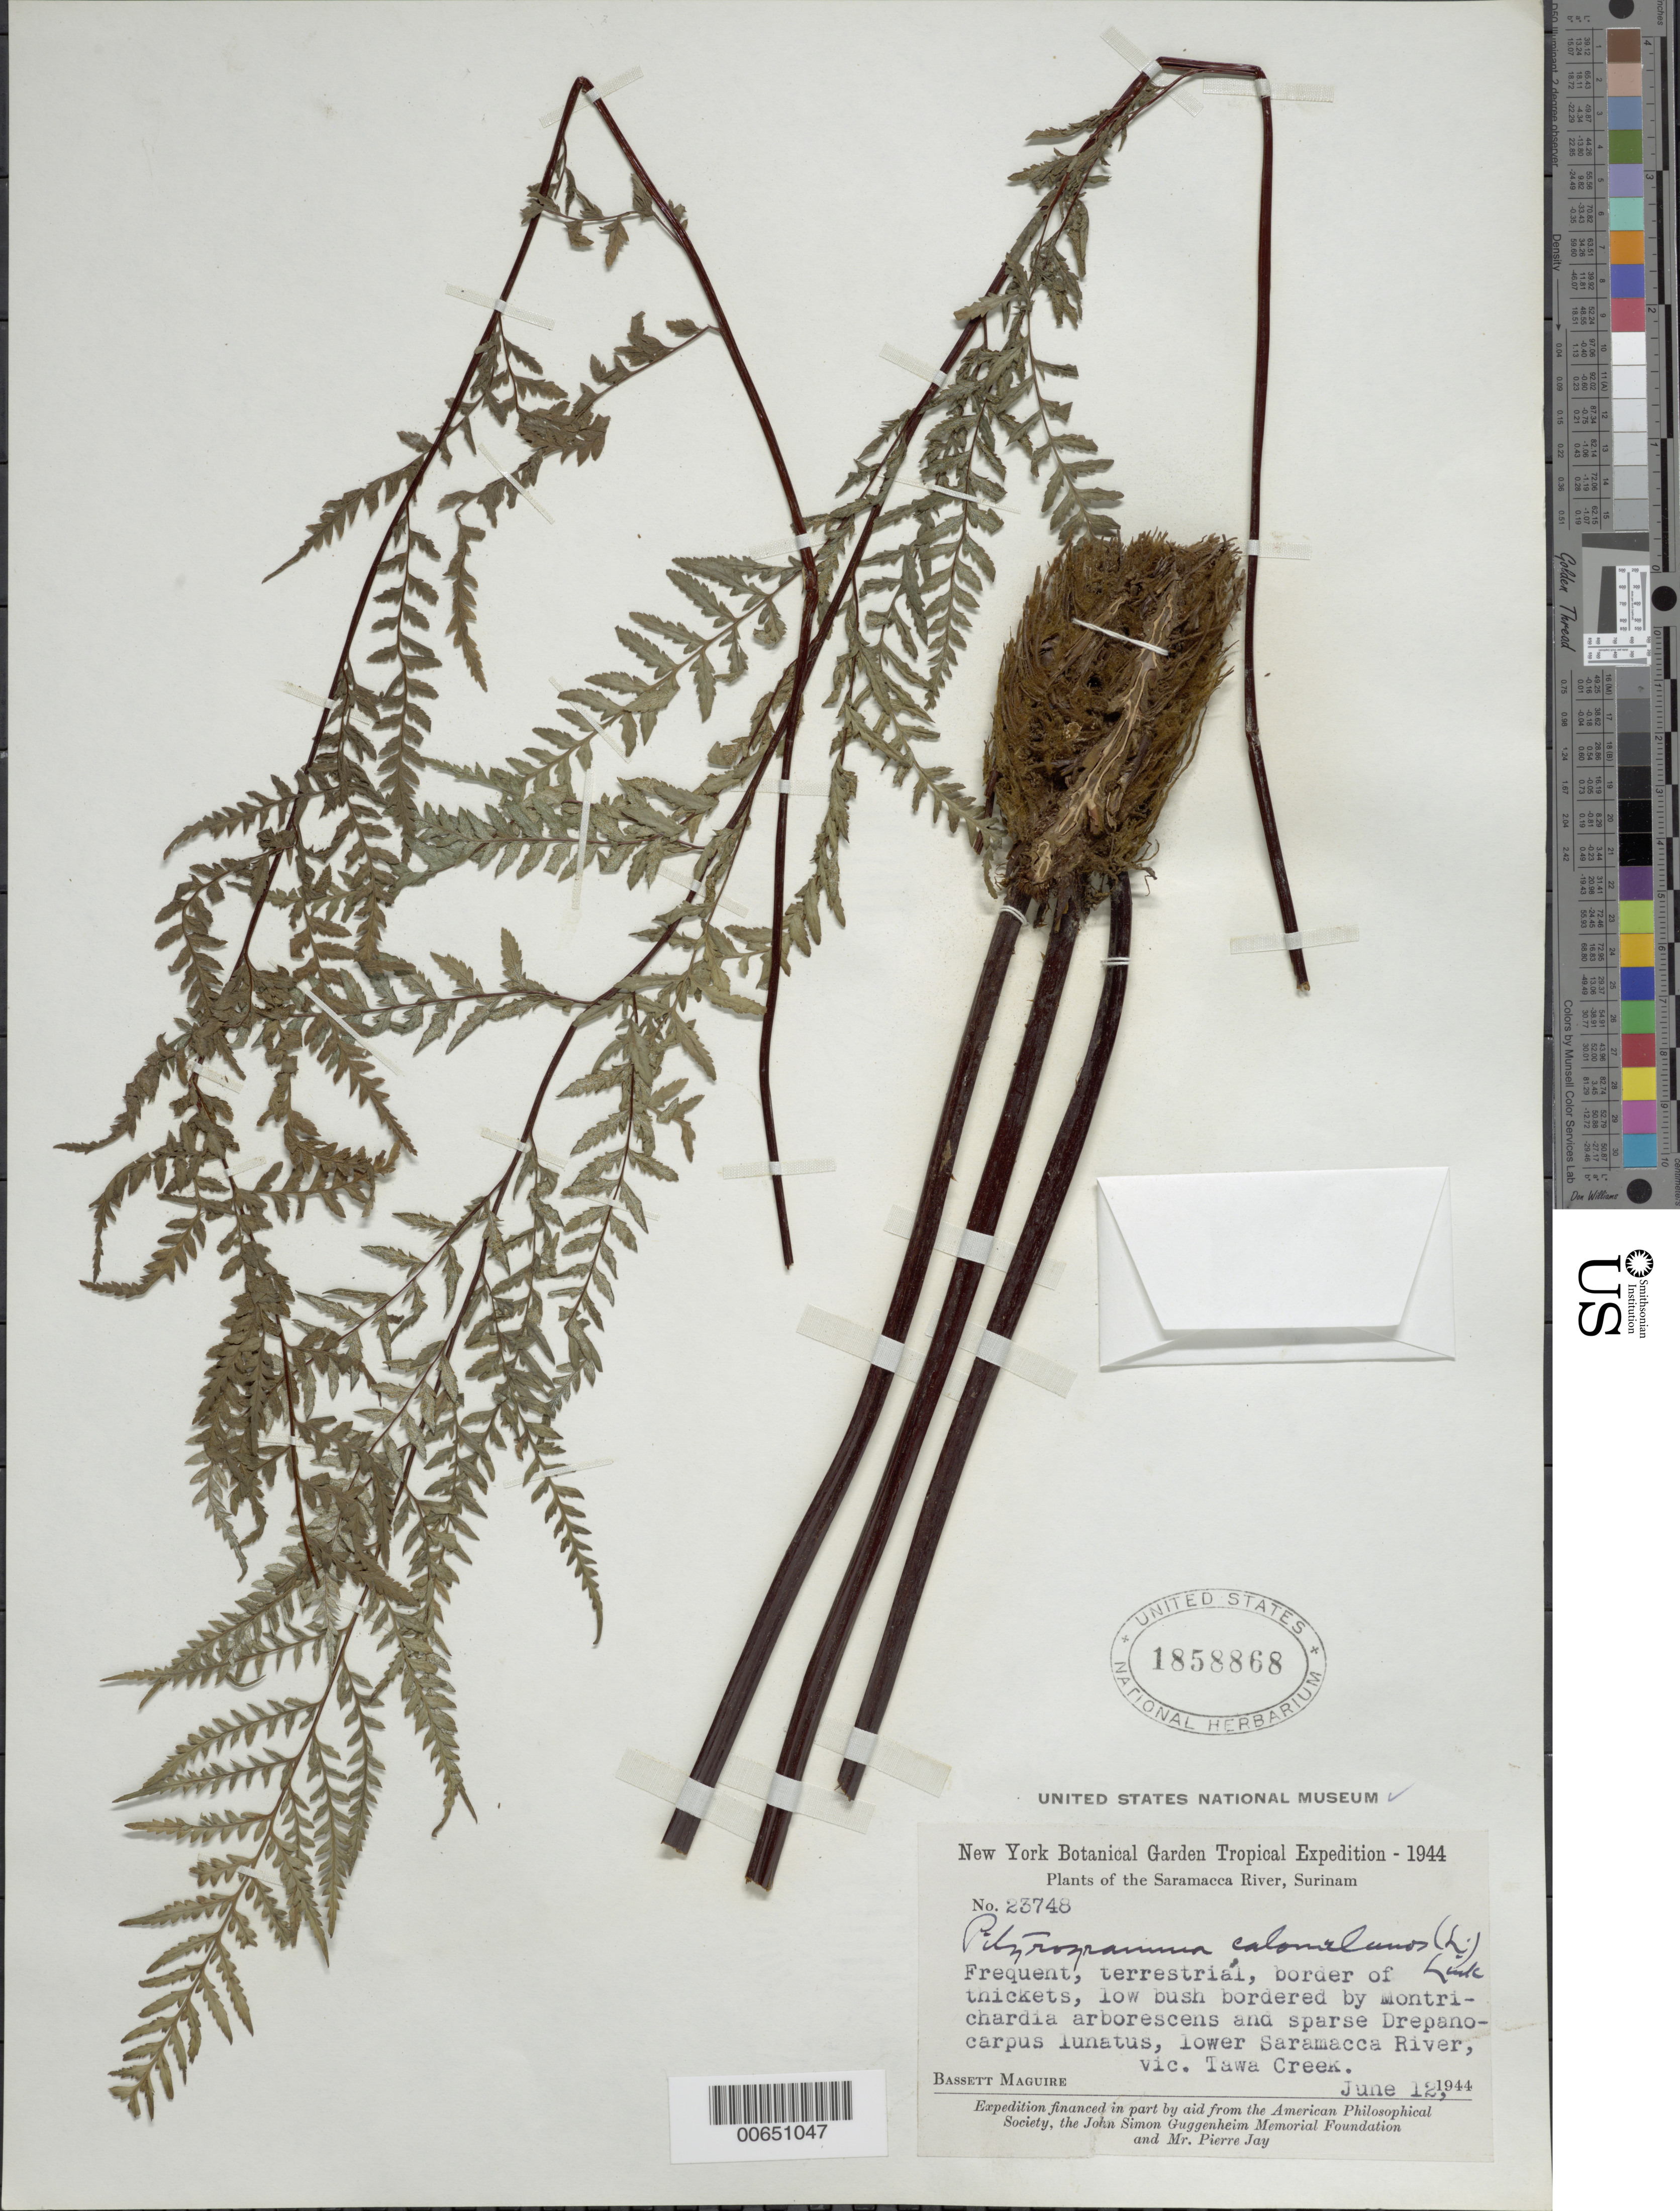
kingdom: Plantae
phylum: Tracheophyta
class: Polypodiopsida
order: Polypodiales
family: Pteridaceae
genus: Pityrogramma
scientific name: Pityrogramma calomelanos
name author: (L.) Link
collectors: B. Maguire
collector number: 23748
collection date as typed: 12-Jun-44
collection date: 1944-06-12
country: Suriname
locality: Tawa Creek vic., Lower Saramacca River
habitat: Border of thickets, low bush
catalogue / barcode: US 1858868